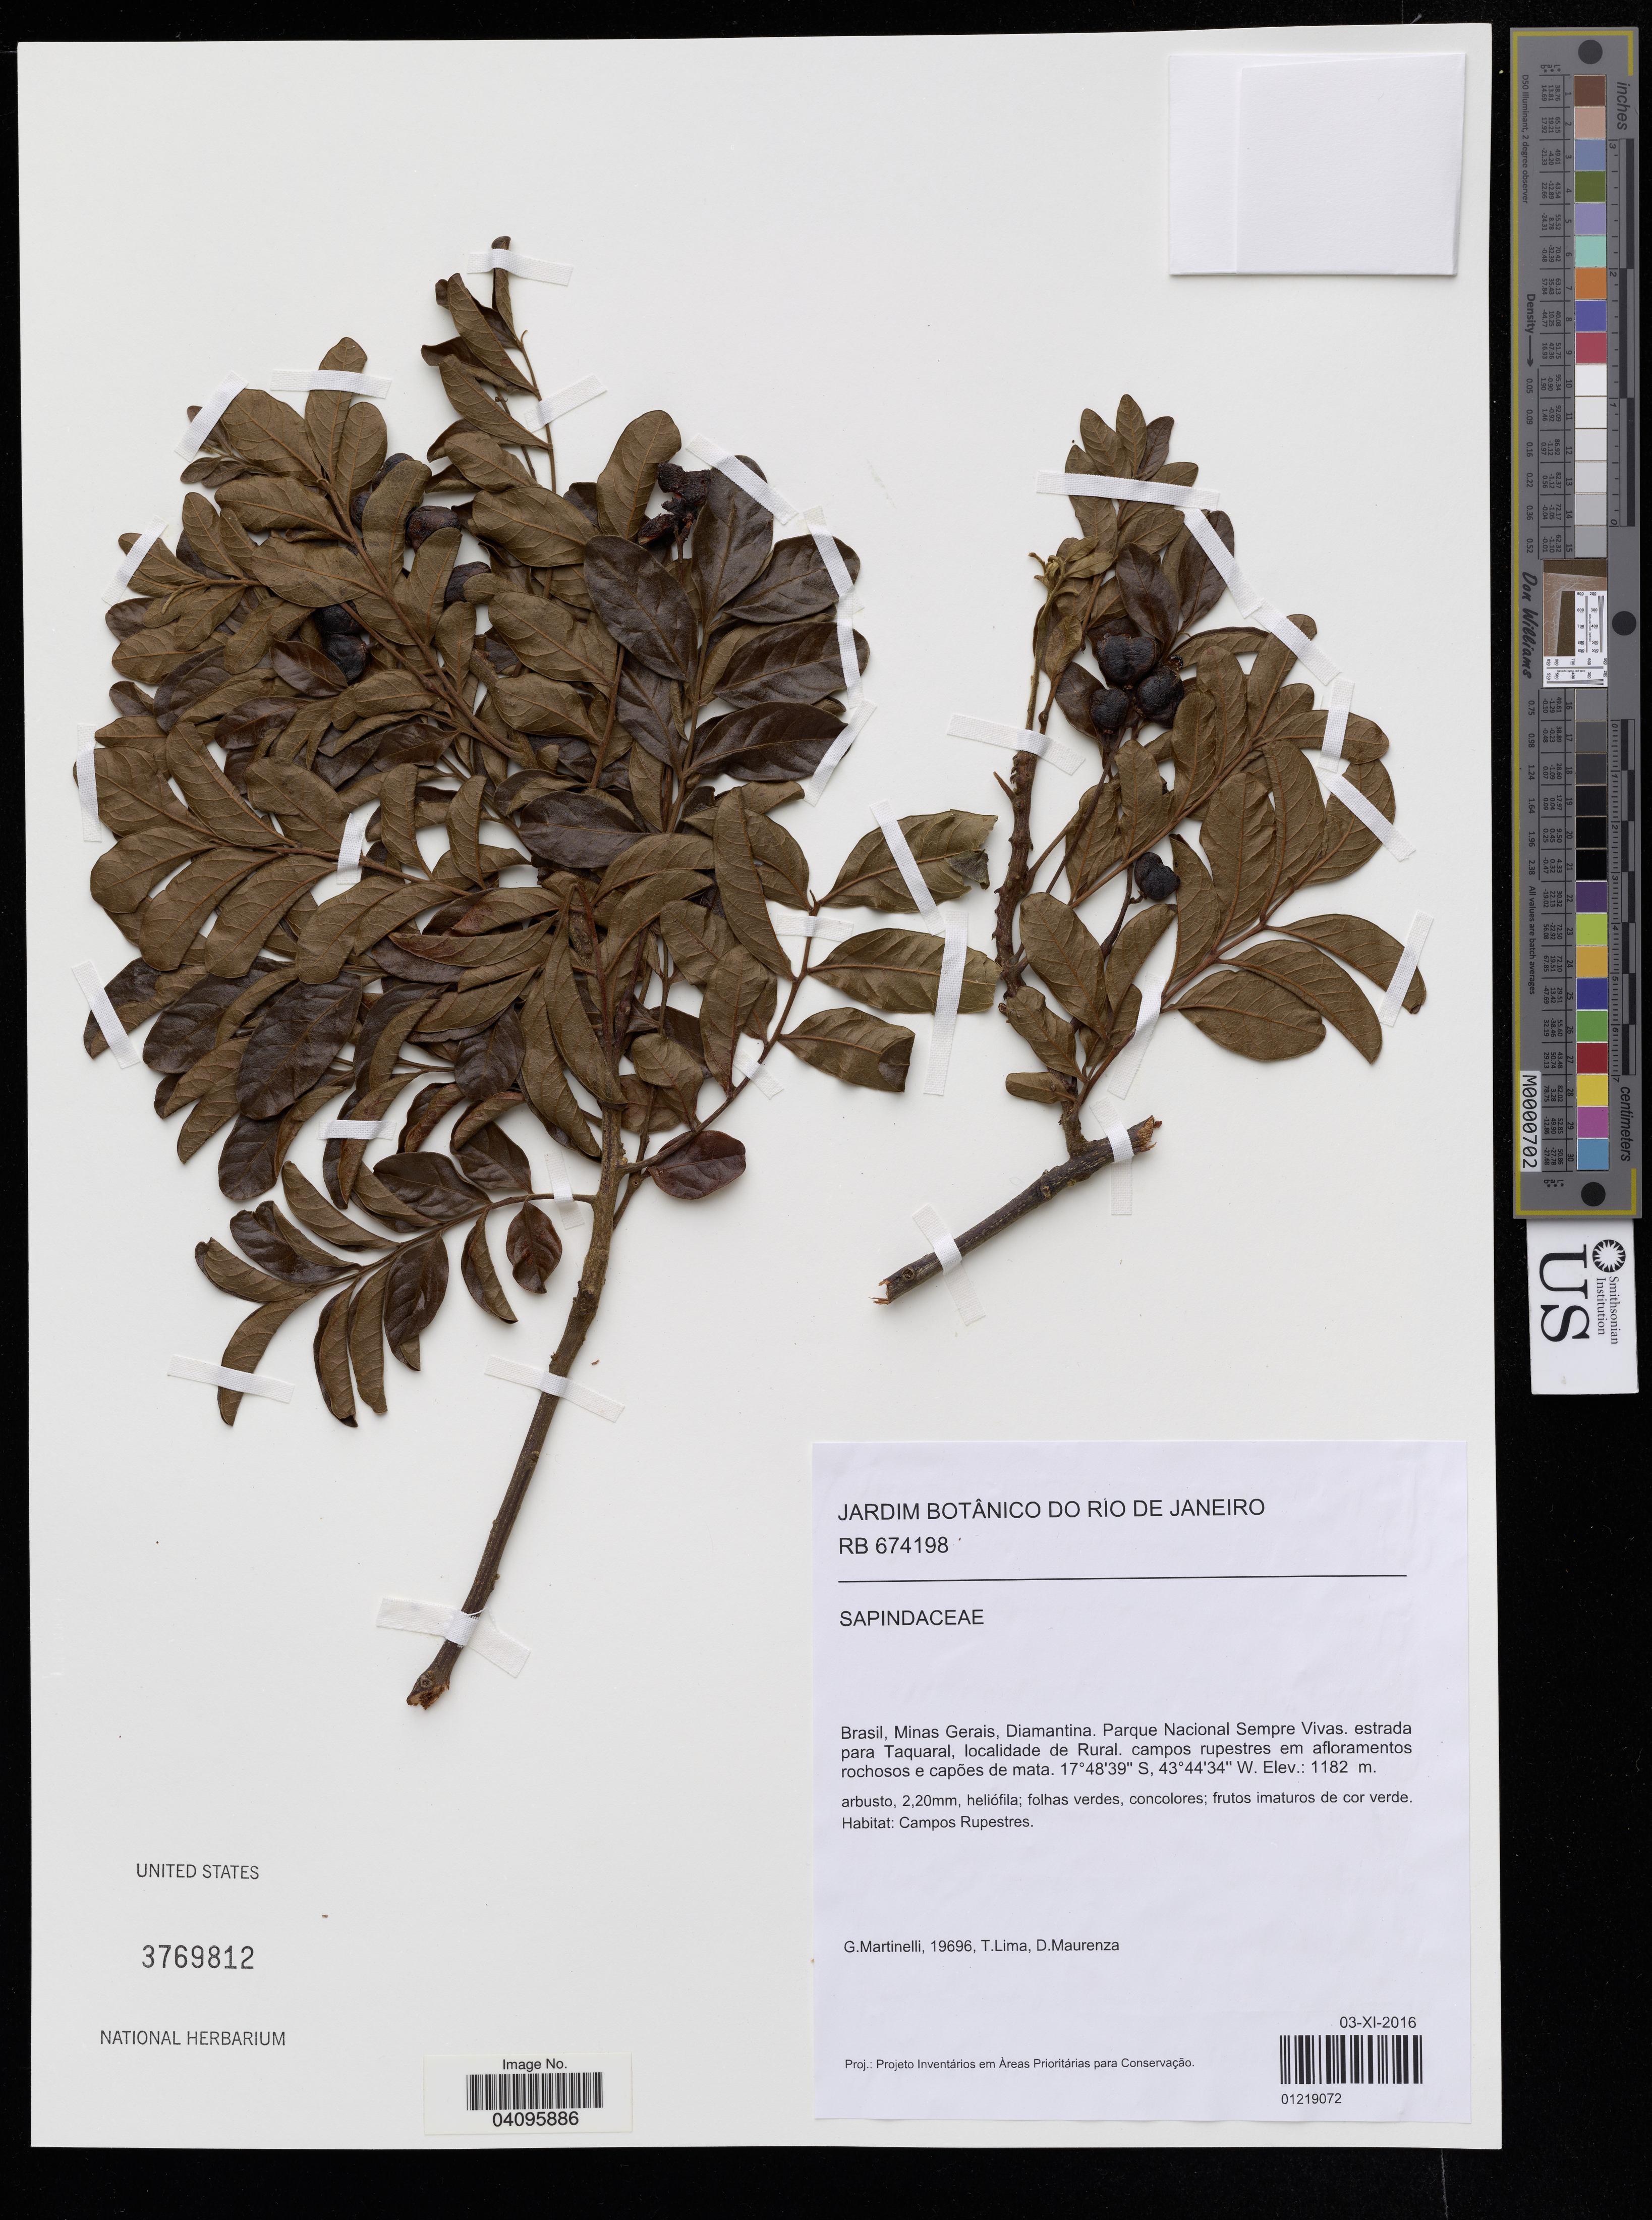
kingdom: Plantae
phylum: Tracheophyta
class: Magnoliopsida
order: Sapindales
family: Sapindaceae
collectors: G. Martinelii, T. Lima & D. Maurenza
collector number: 19696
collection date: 2016-11-03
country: Brazil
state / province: Minas Gerais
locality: Diamantina. Parque Nacional Sempre Vivas. Estrada para Taquaral, localidade de Rural. campos rupestres em afloramentos rochosos e capões de mata.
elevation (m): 1182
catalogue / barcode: US 3769812